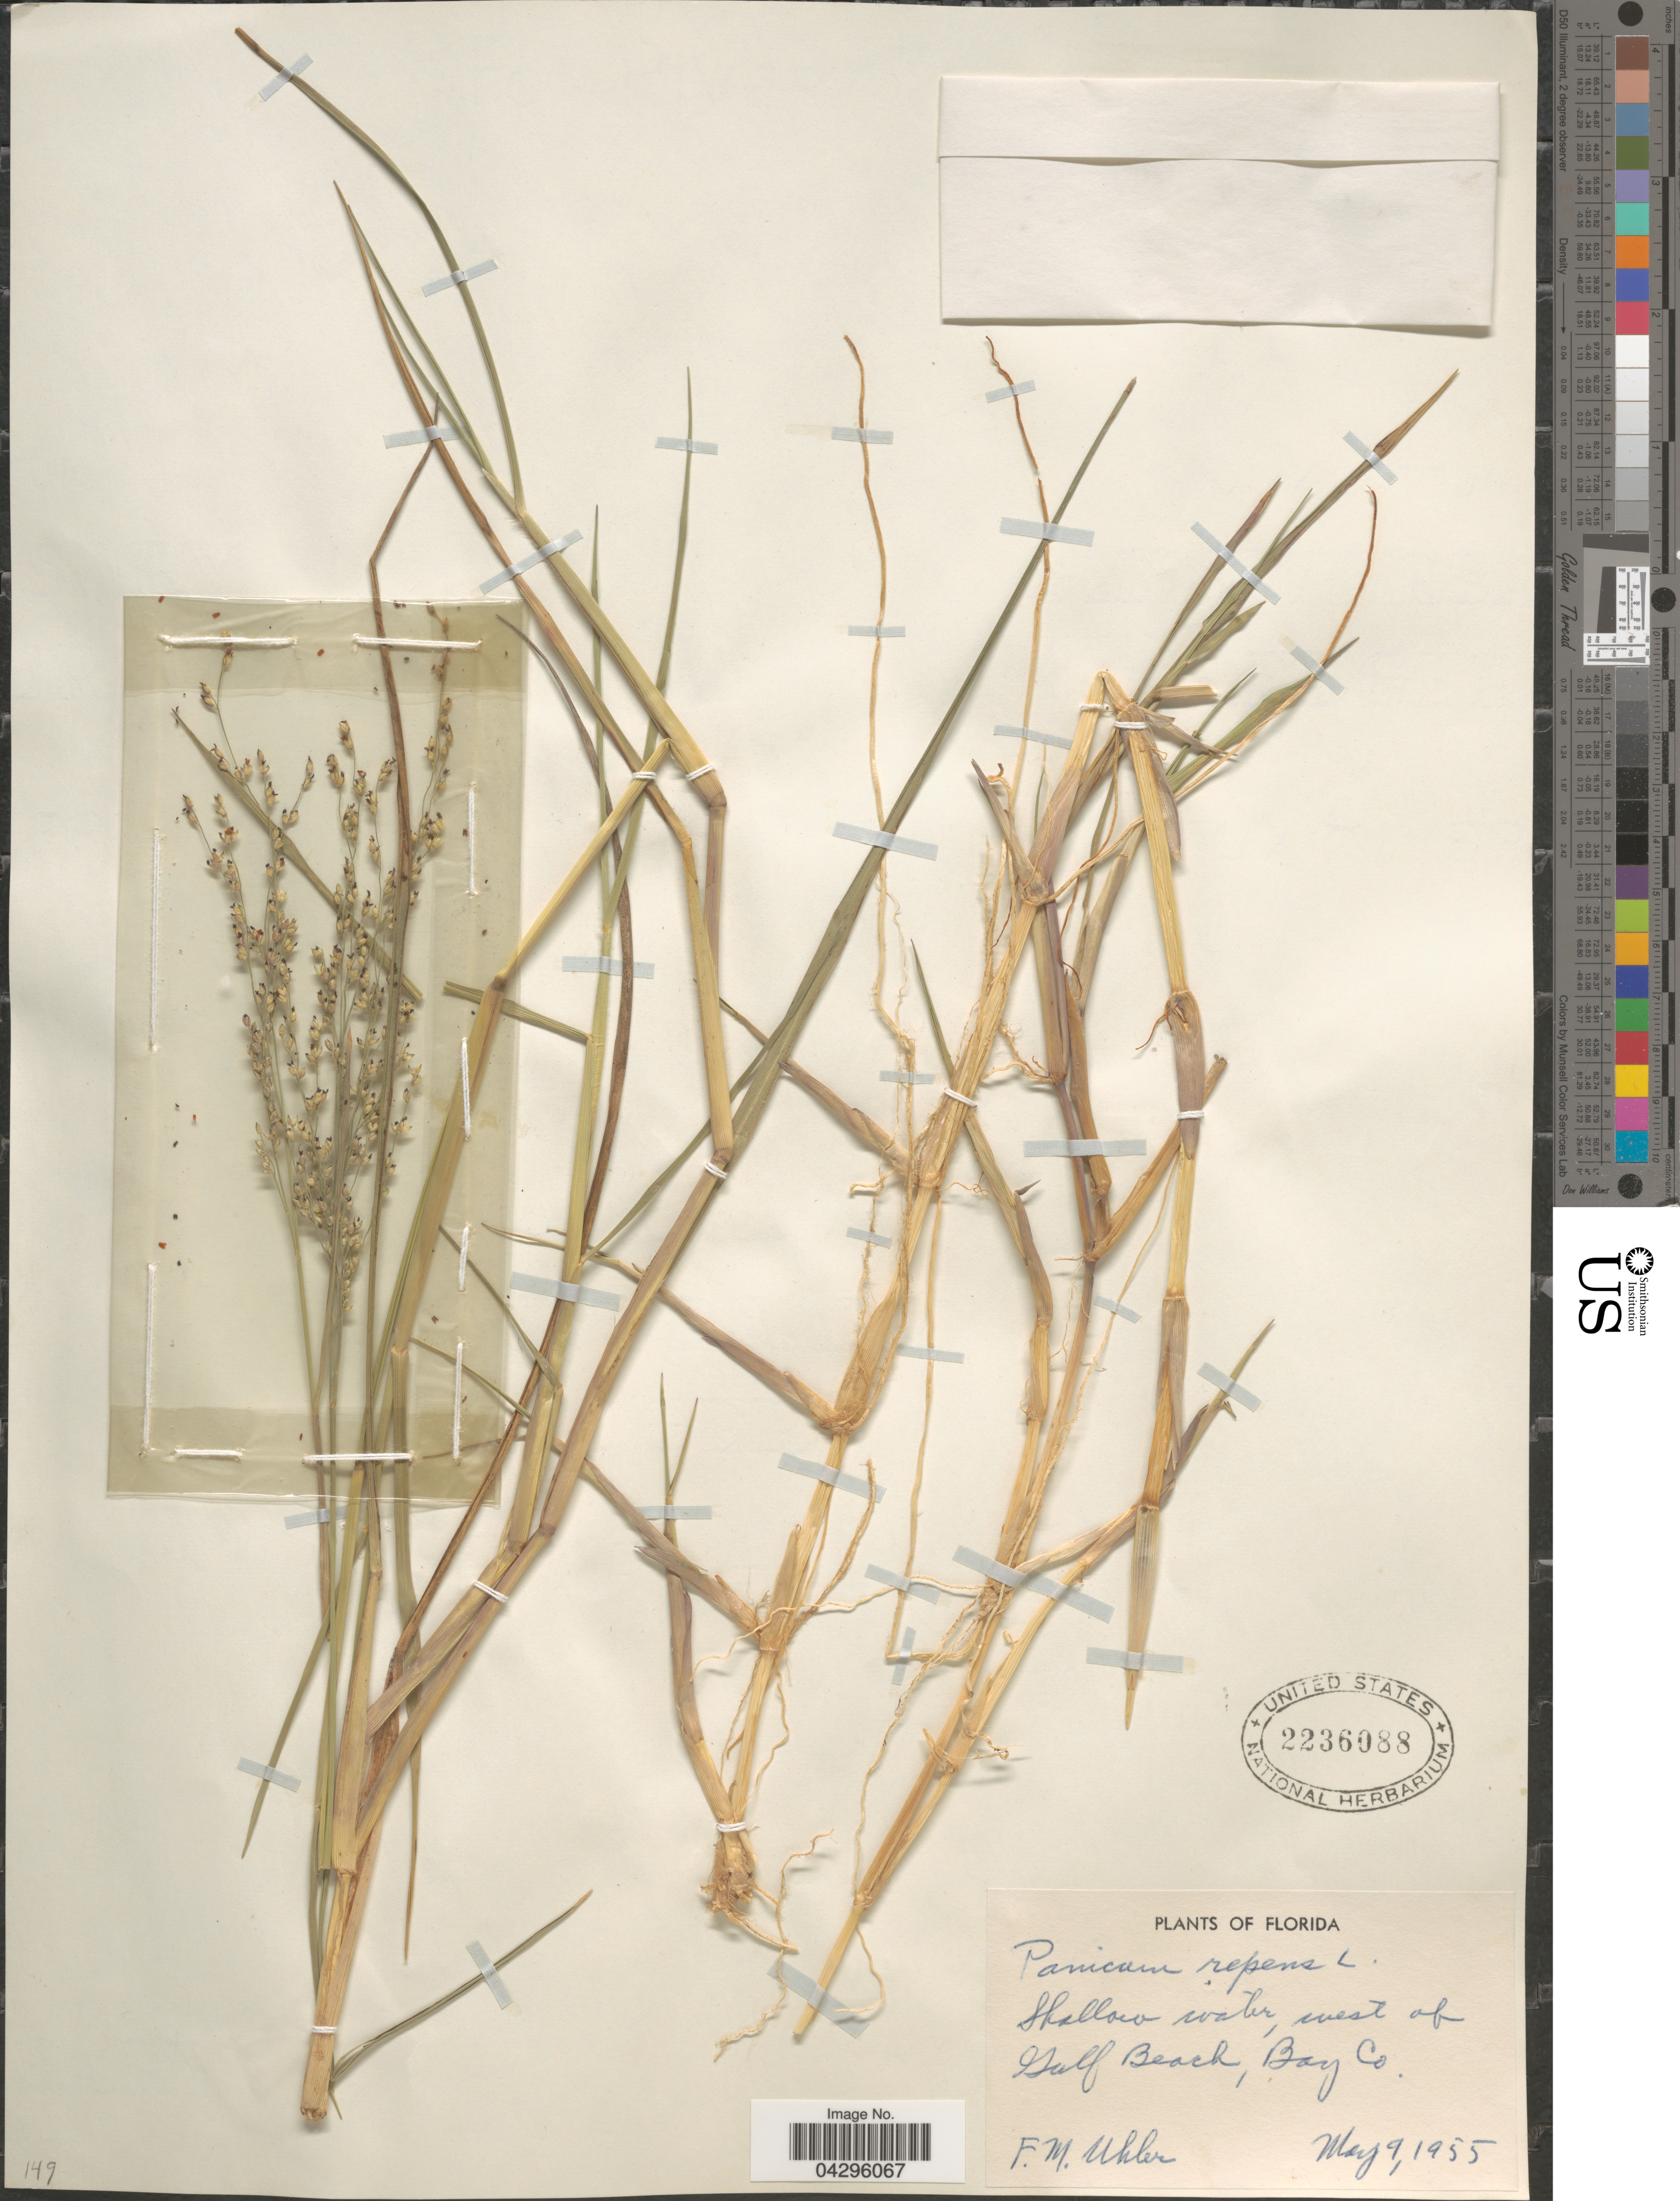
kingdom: Plantae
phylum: Tracheophyta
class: Liliopsida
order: Poales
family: Poaceae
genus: Panicum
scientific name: Panicum repens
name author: L.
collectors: F. M. Uhler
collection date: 1955-05-09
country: United States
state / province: Florida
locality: Shallow water, west of Golf Beach, Bay Co.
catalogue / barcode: US 2236088